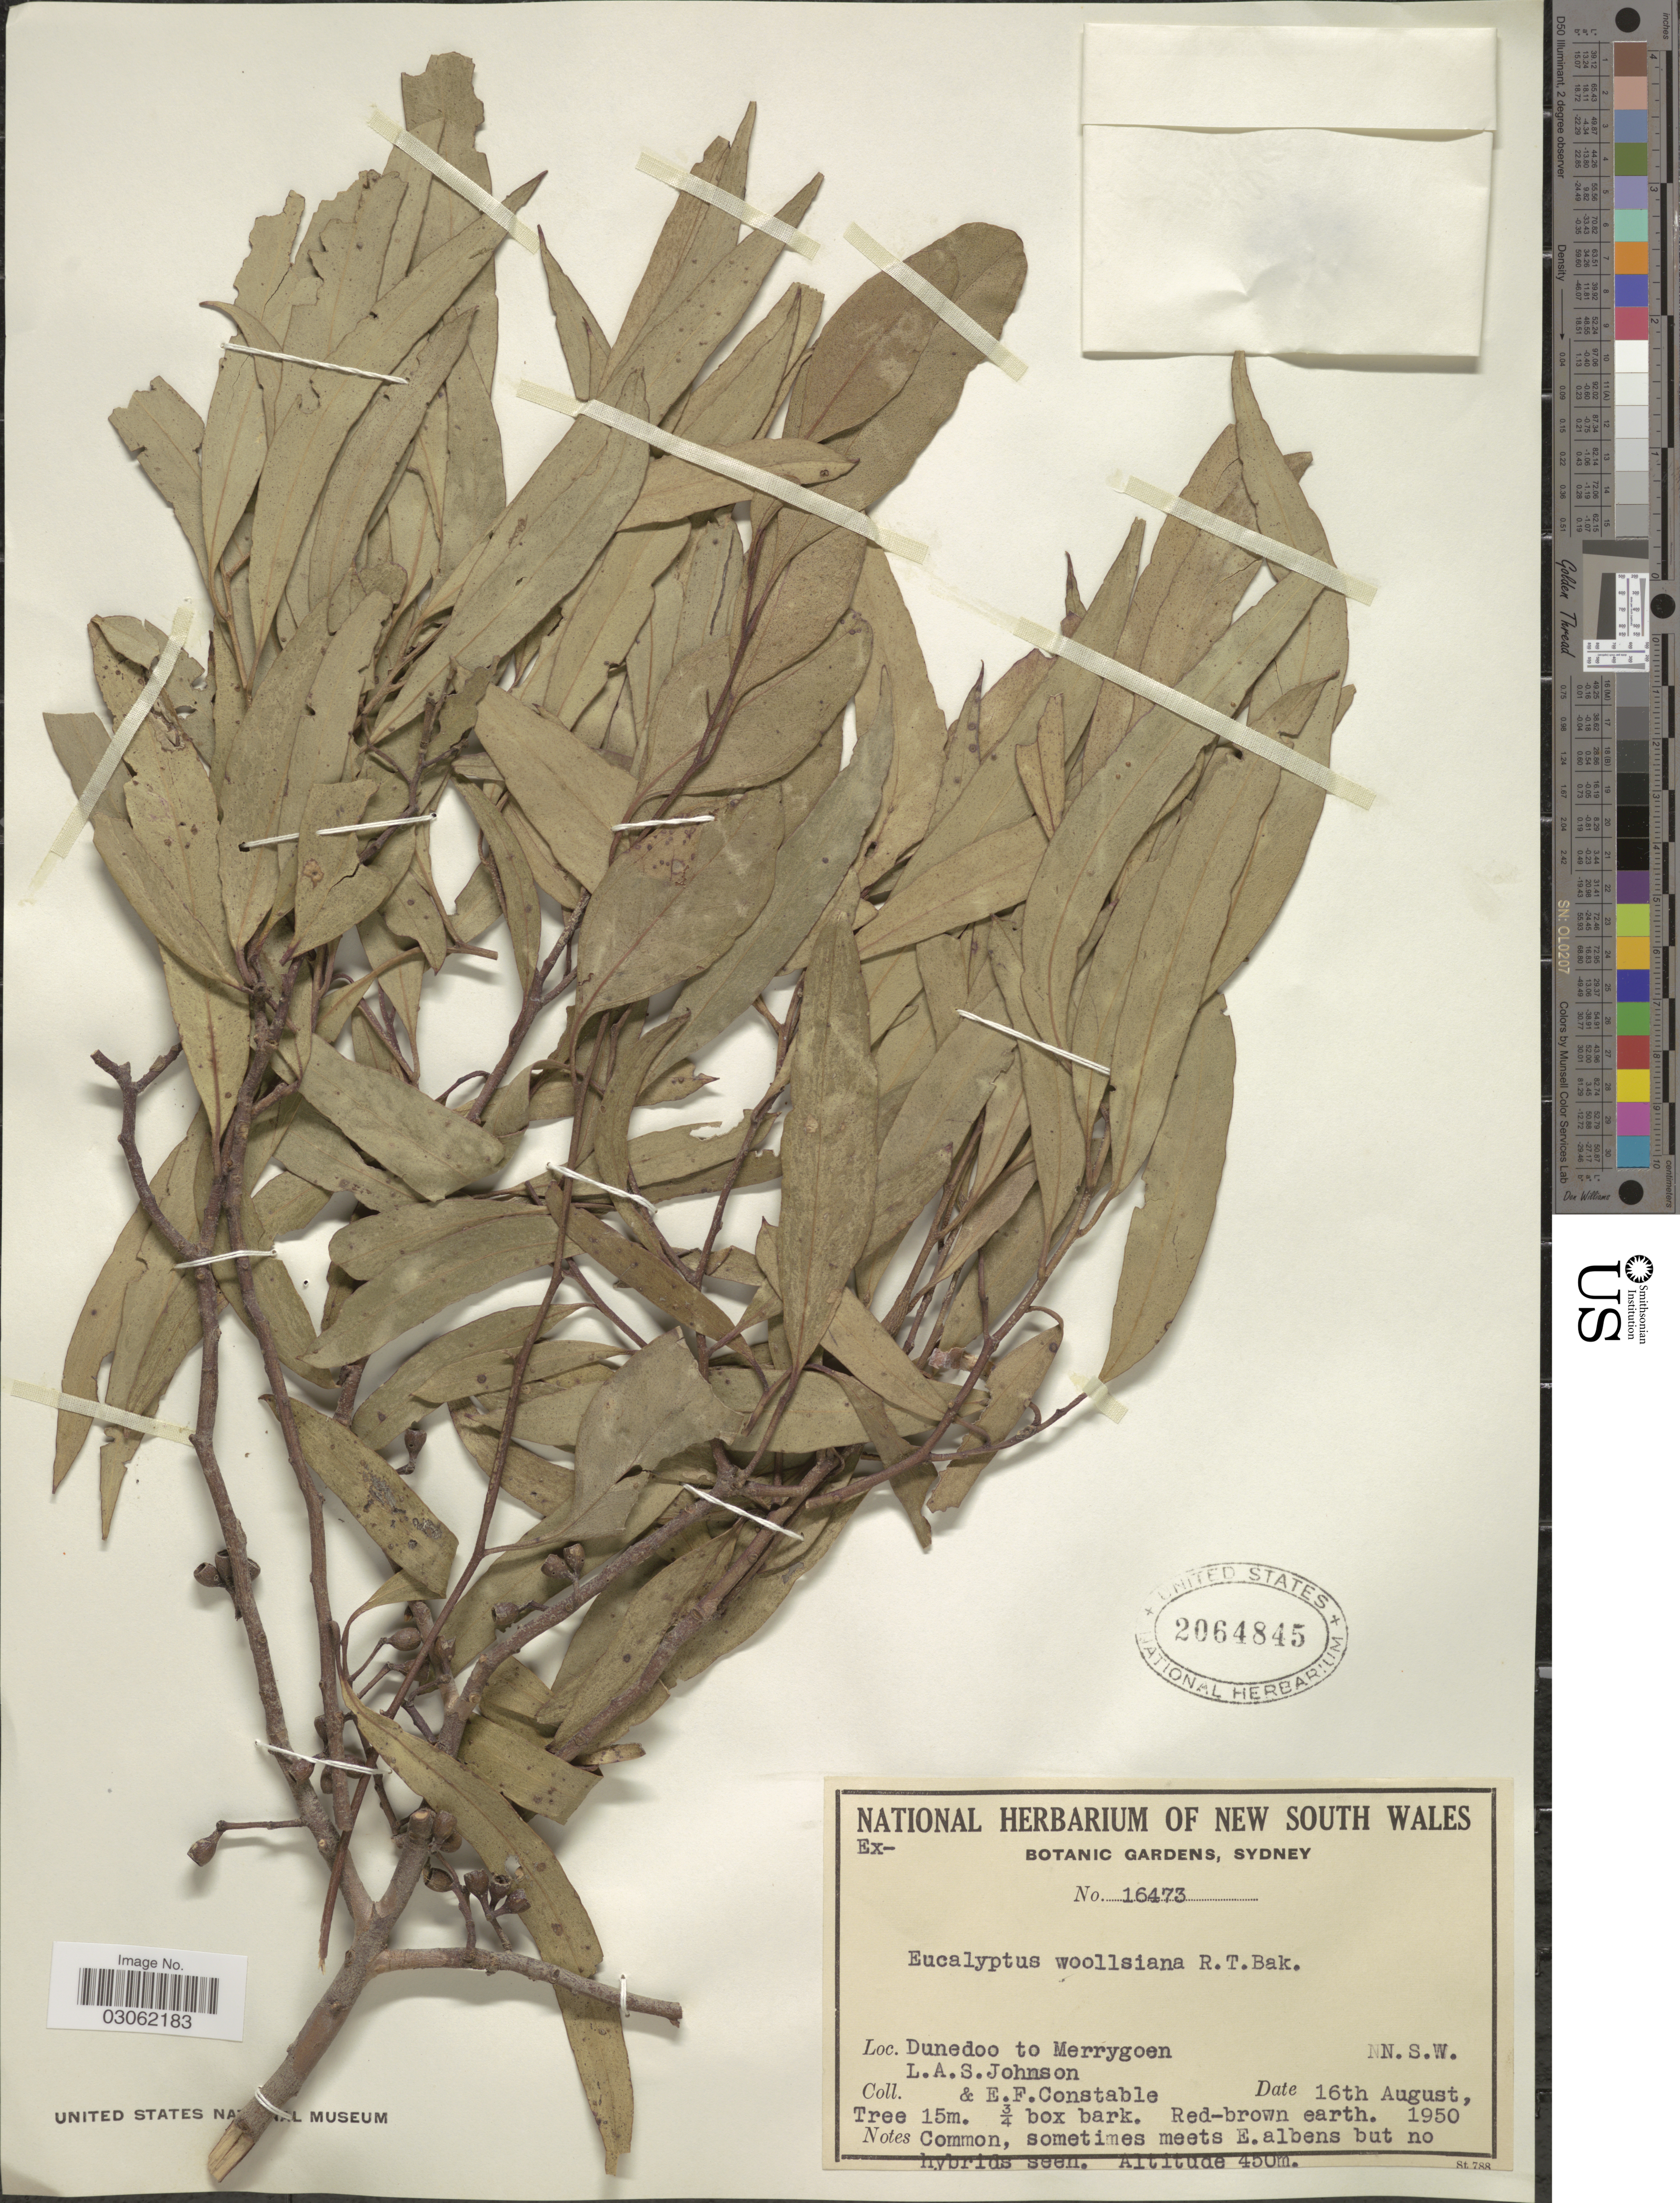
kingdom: Plantae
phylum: Tracheophyta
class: Magnoliopsida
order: Myrtales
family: Myrtaceae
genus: Eucalyptus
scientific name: Eucalyptus woollsiana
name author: F. Muell. ex R.T. Baker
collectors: L. A. S. Johnson & E. F. Constable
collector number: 16473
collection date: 1950-08-16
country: Australia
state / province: New South Wales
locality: Dunedoo to Merrygoen. N. S. W.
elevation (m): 450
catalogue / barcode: US 2064845